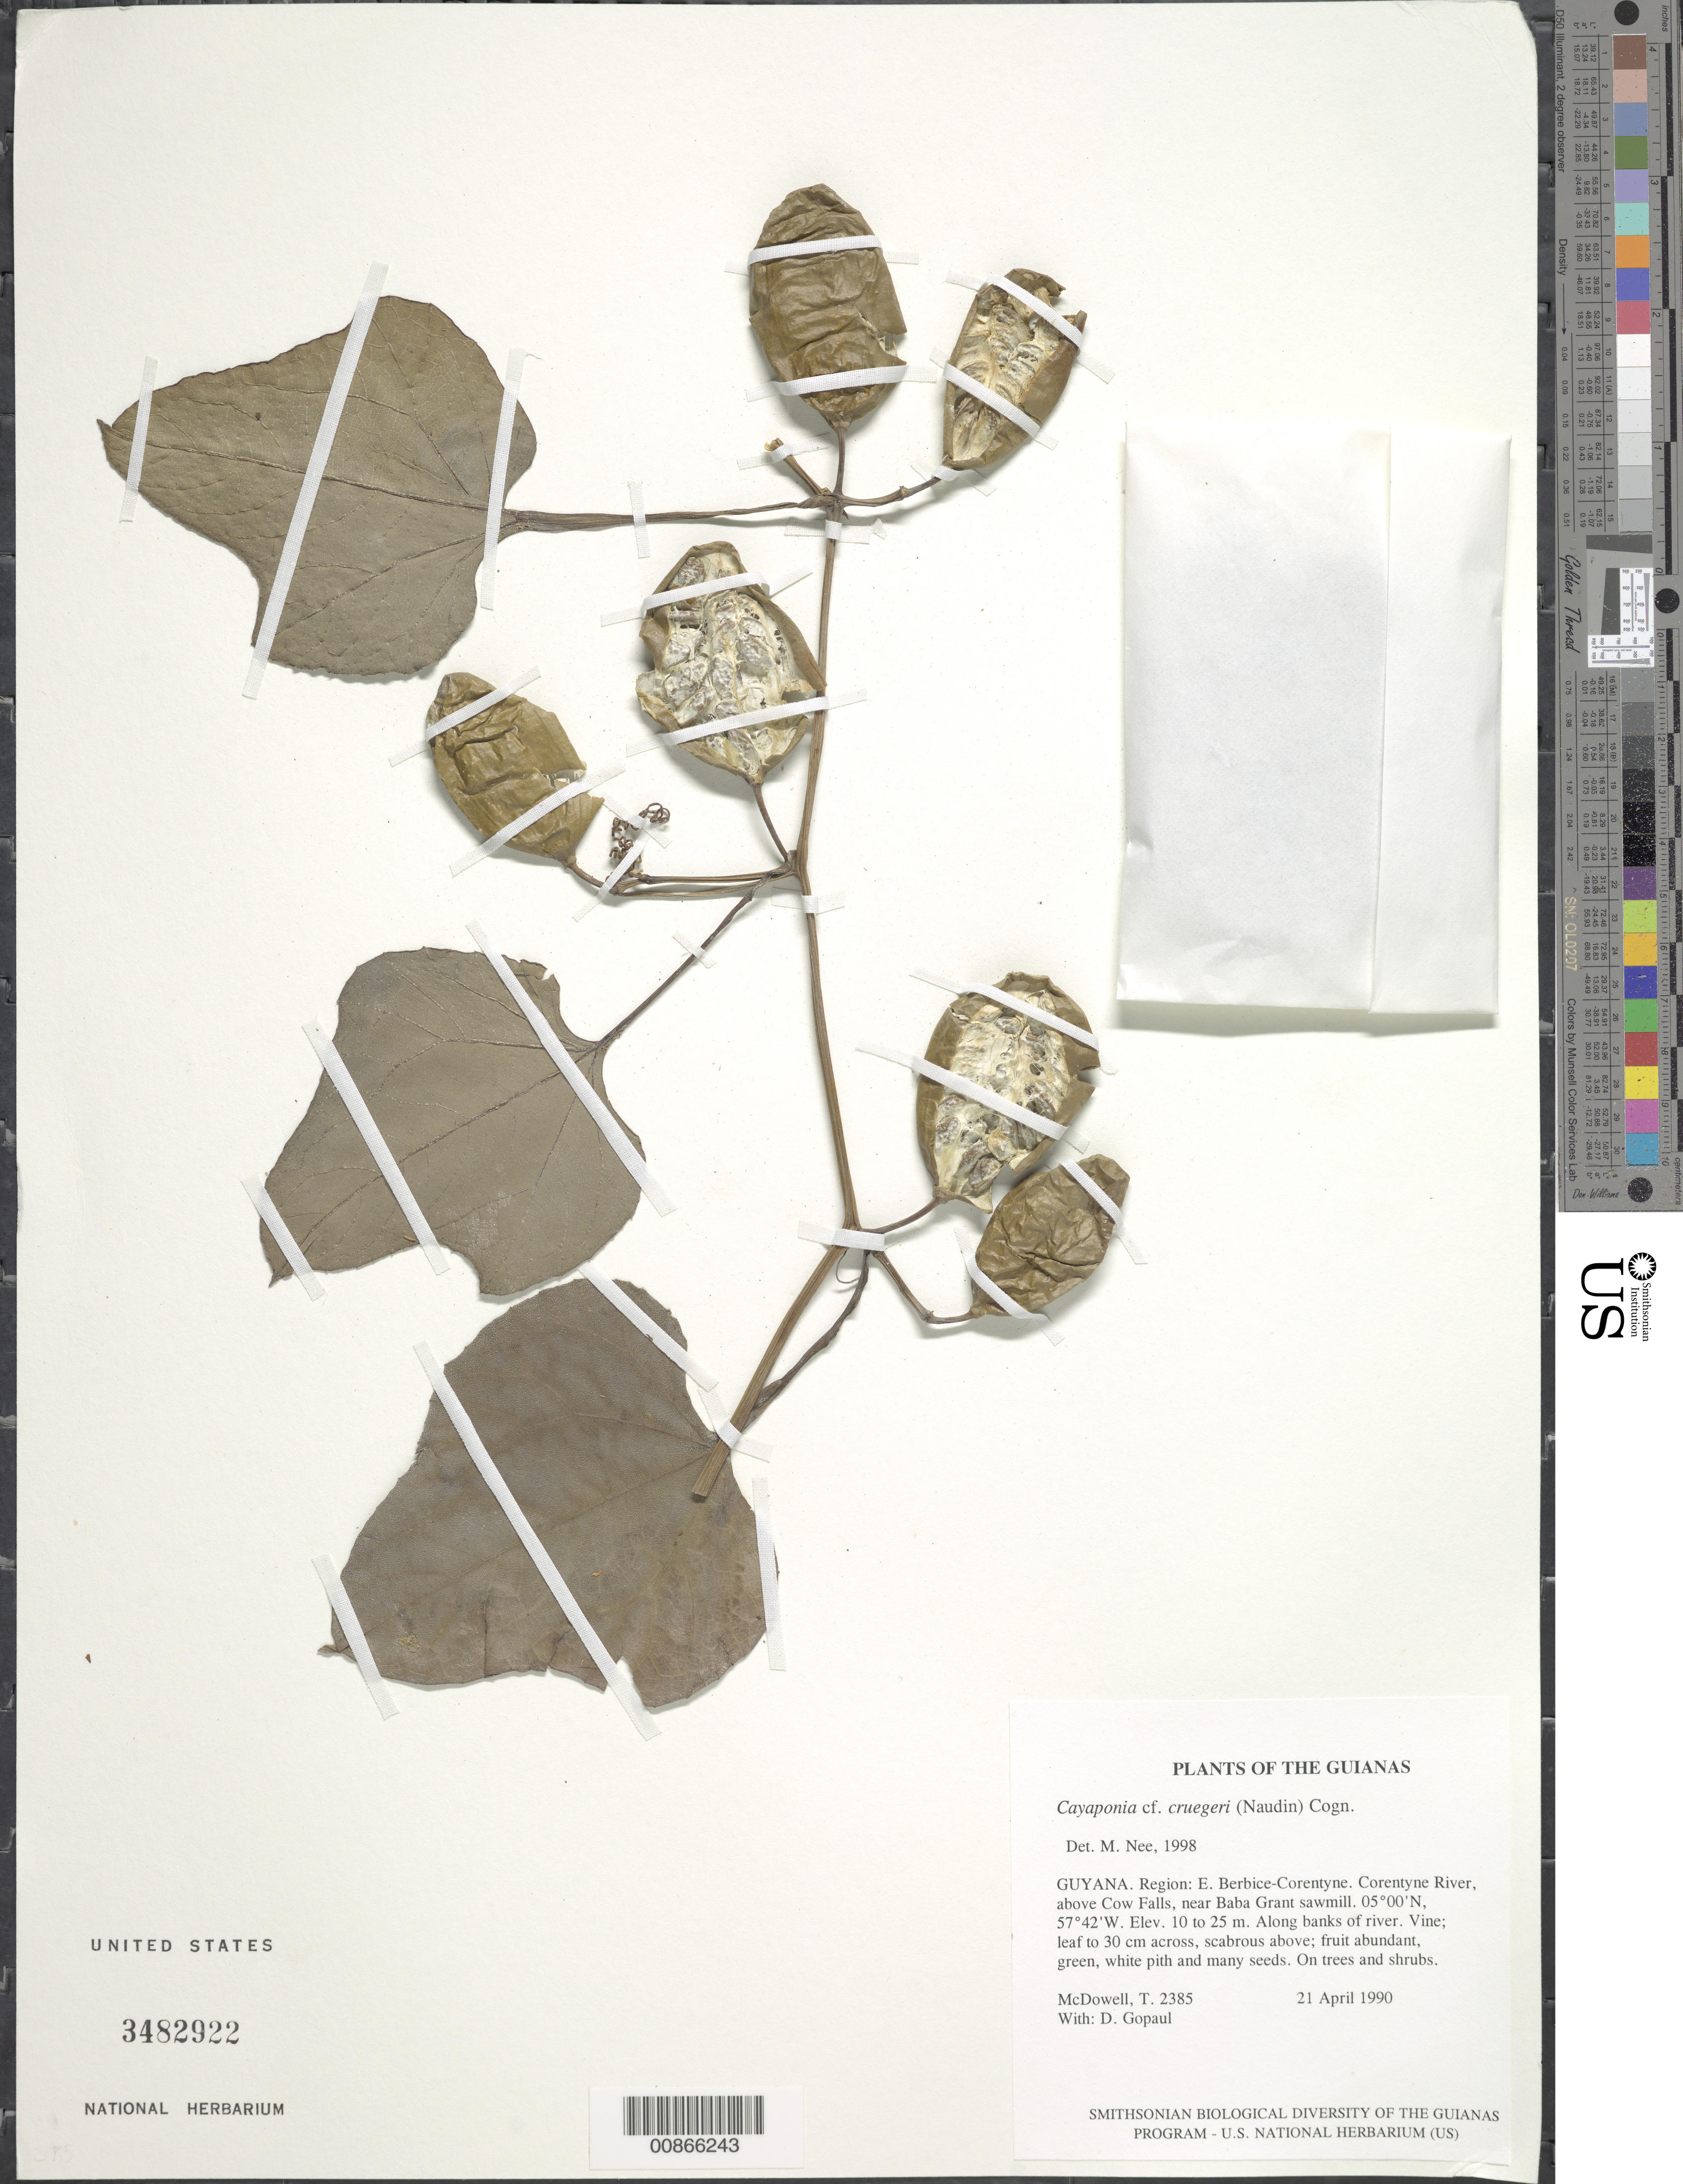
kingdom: Plantae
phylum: Tracheophyta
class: Magnoliopsida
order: Cucurbitales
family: Cucurbitaceae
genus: Cayaponia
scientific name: Cayaponia cruegeri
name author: (Naudin) Cogn.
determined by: Nee, Michael H.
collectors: T. McDowell & D. Gopaul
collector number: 2385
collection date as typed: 20 April 1990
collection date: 1990-04-20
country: Guyana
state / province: E. Berbice-Corentyne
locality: Corentyne River, between Cow Falls and Baba Grant sawmill landing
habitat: Along banks of river at flood level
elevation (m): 10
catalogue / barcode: US 3482922